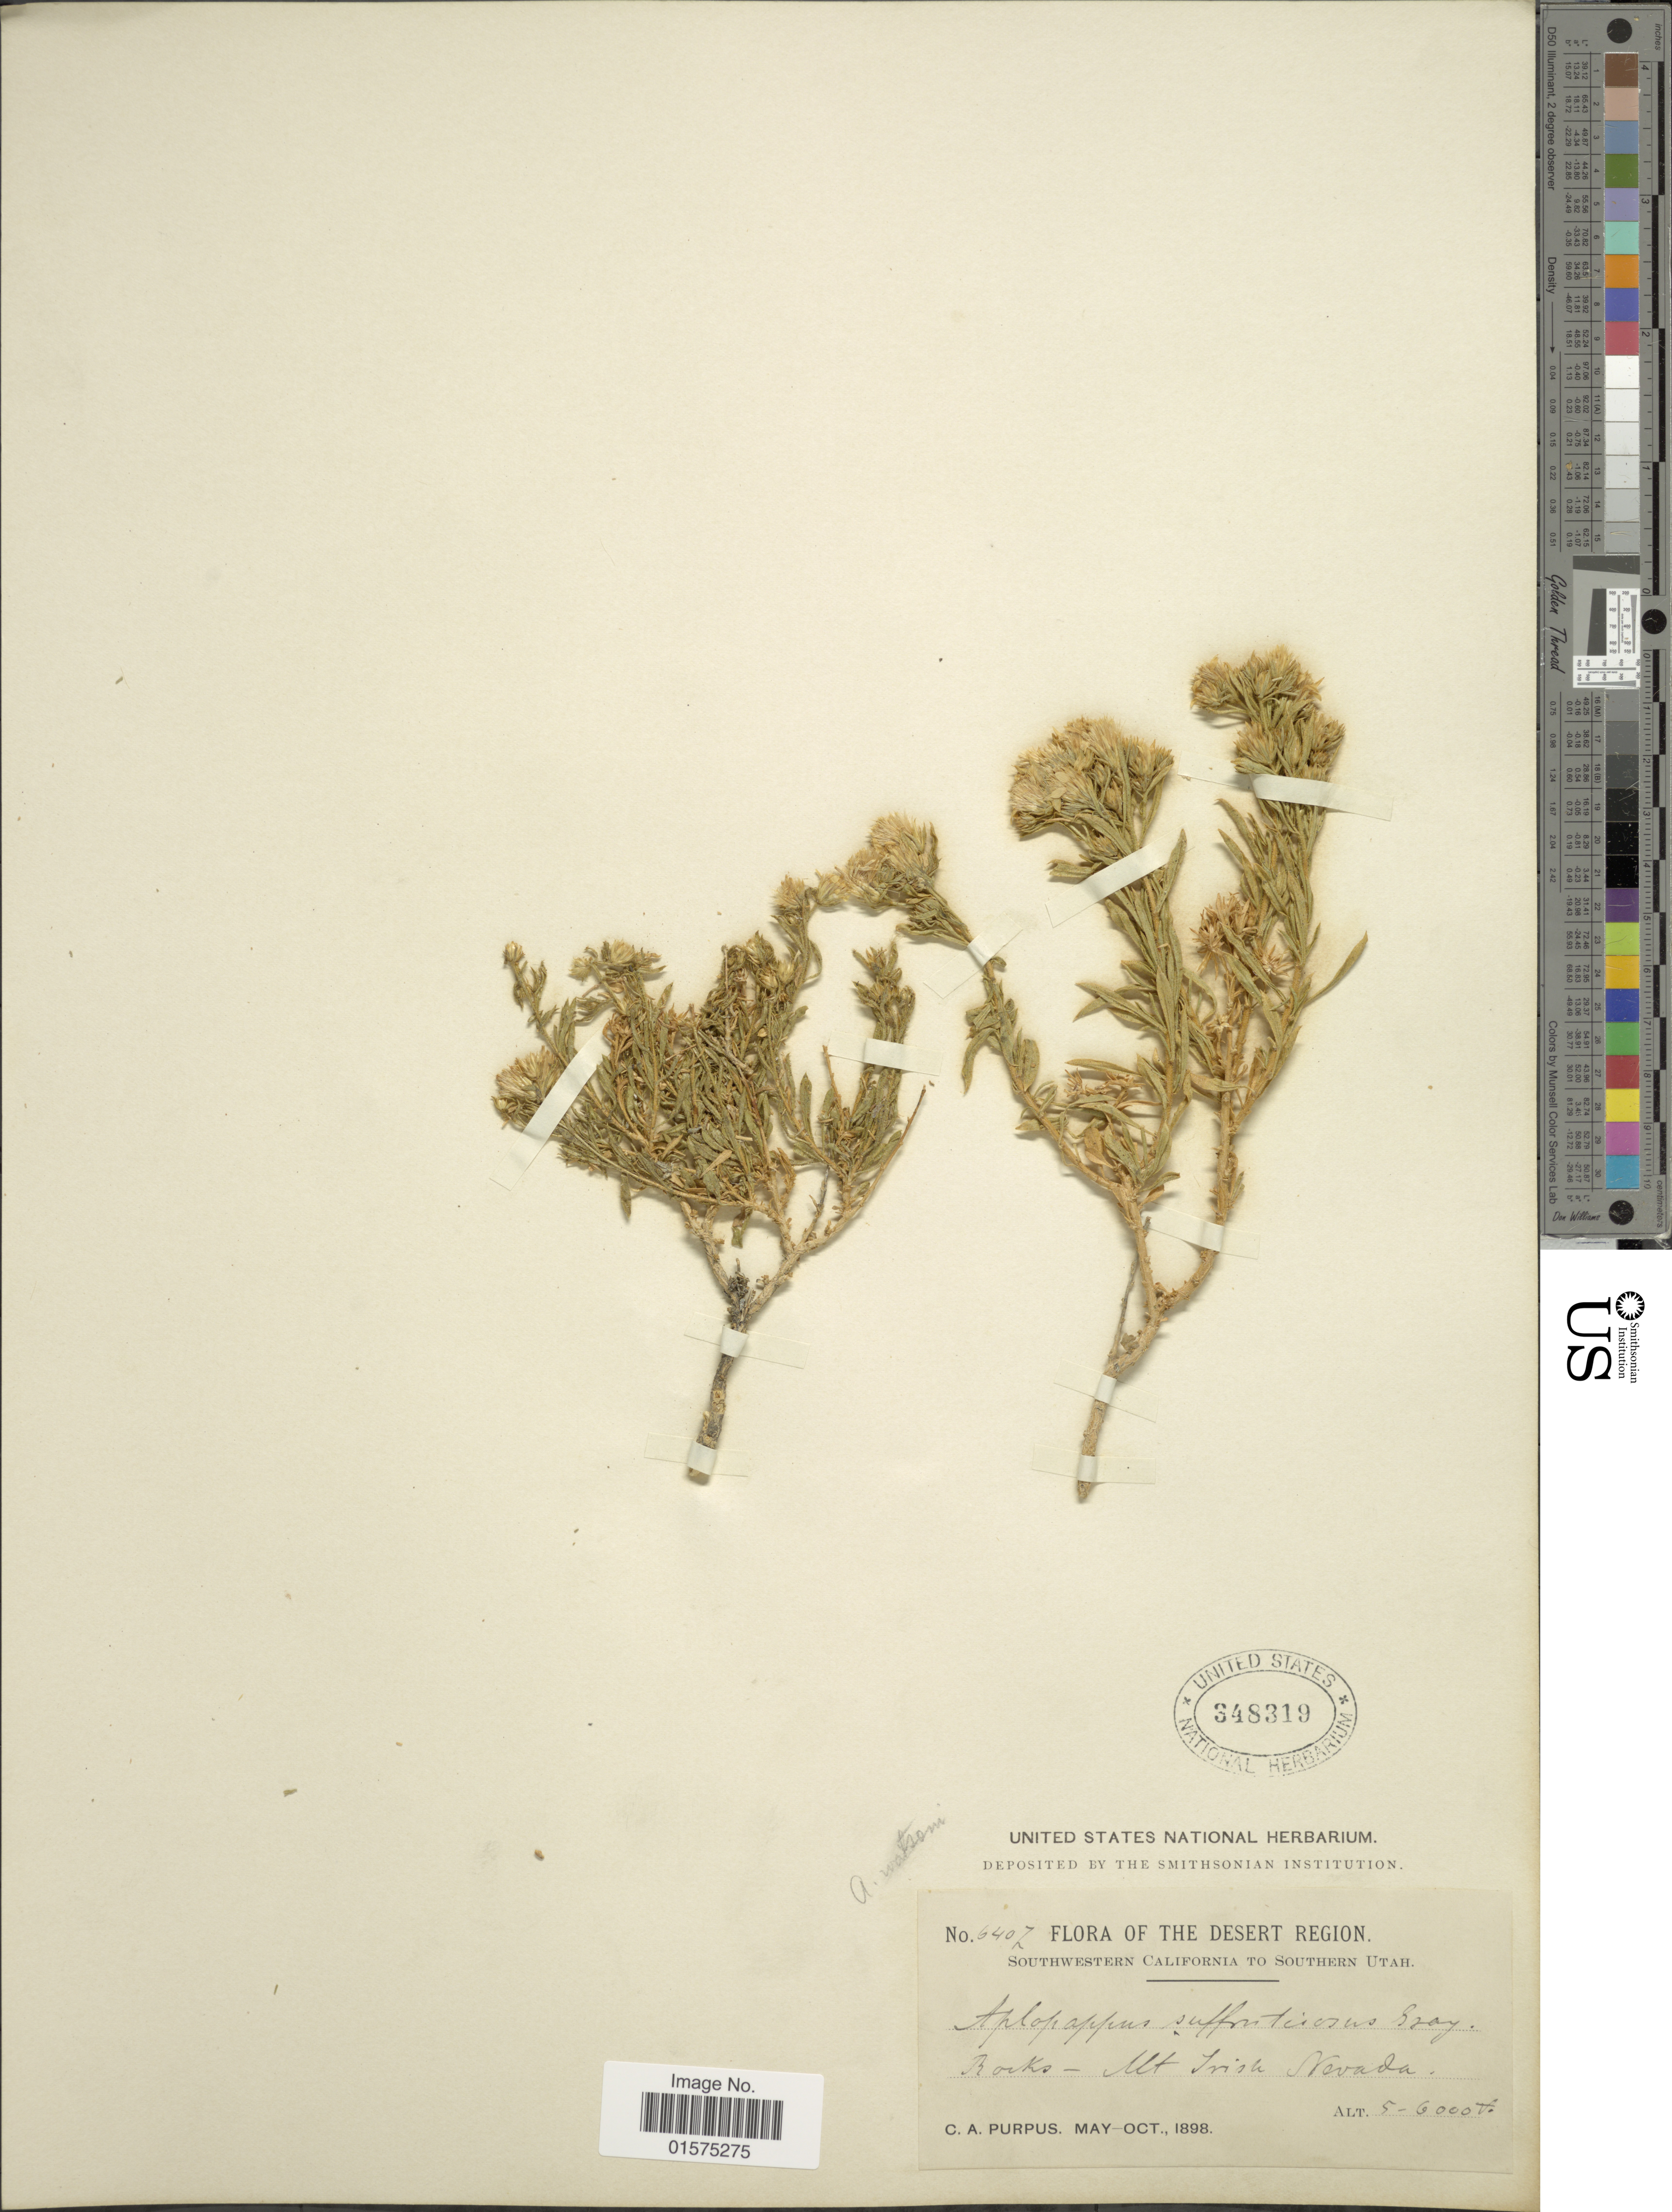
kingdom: Plantae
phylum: Tracheophyta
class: Magnoliopsida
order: Asterales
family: Asteraceae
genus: Ericameria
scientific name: Ericameria watsonii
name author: (A. Gray) G.L. Nesom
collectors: C. A. Purpus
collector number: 640Z*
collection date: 1898-05/1898-10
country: United States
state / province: Nevada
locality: Rocks- Mt Irish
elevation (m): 1524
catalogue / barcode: US 348319